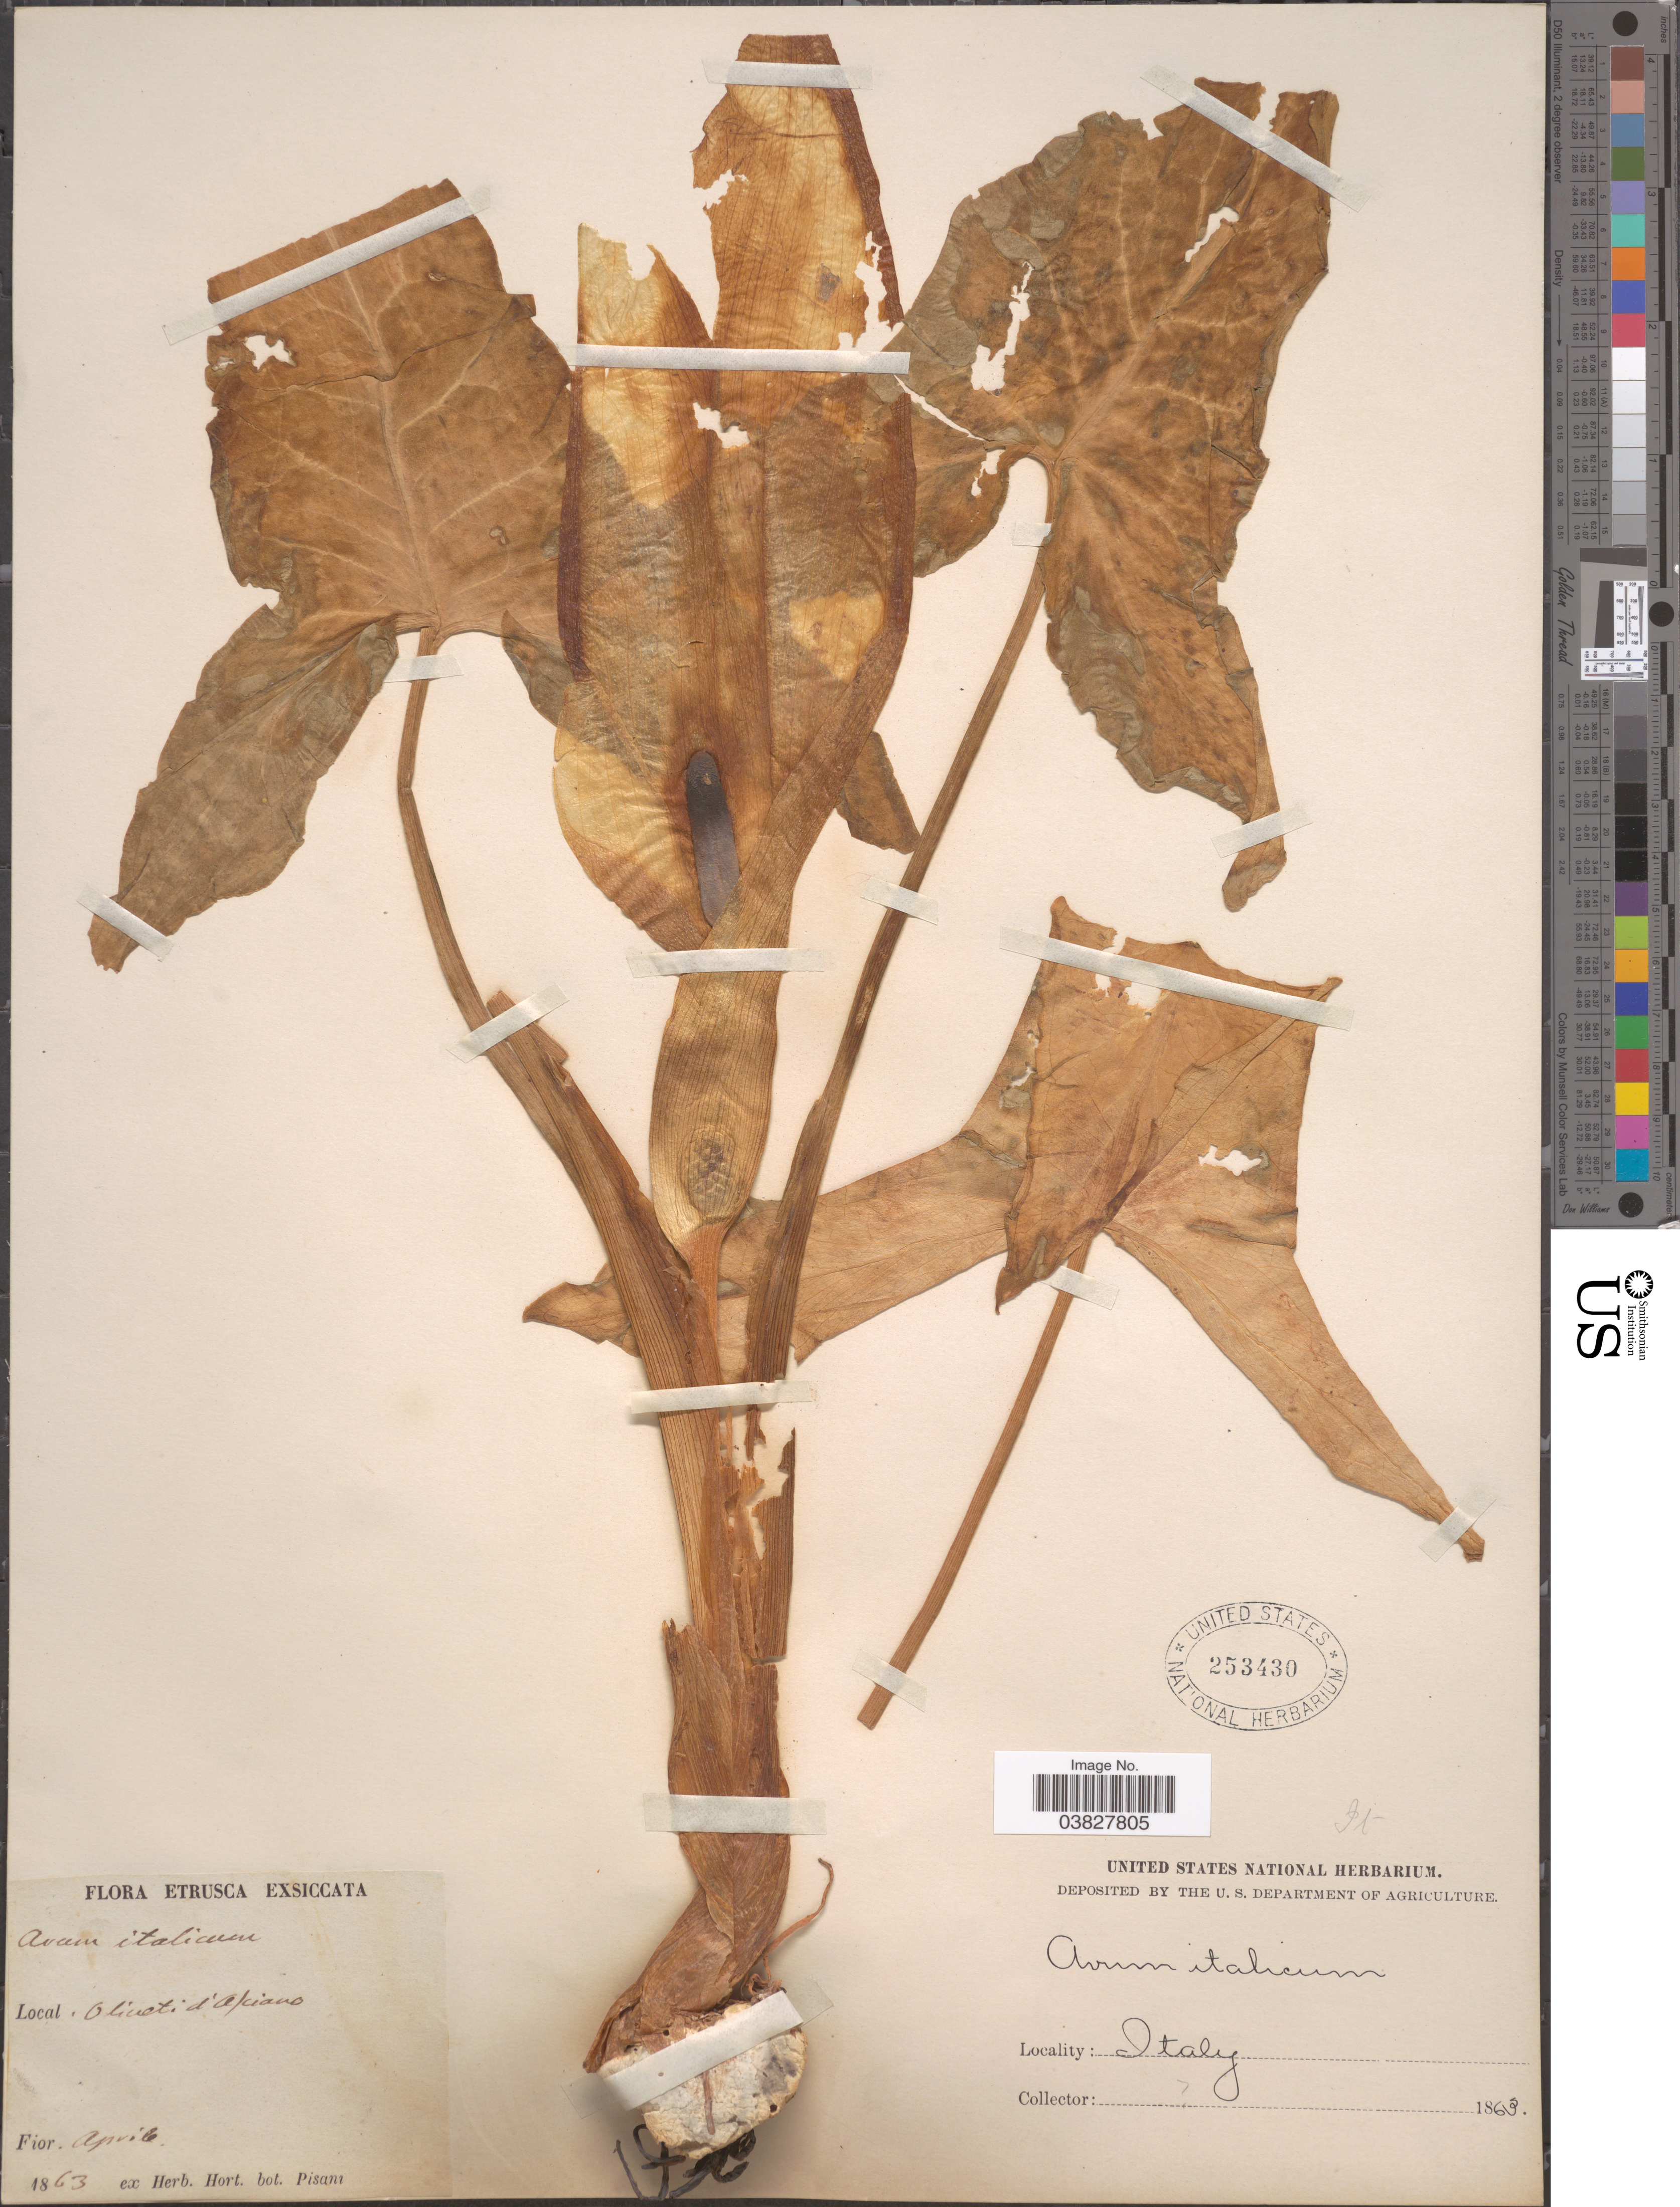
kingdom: Plantae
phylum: Tracheophyta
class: Liliopsida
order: Alismatales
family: Araceae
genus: Arum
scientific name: Arum italicum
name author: Mill.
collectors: ex herb. Hort. Bot. Pisani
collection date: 1863-04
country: Italy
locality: Oliveti d'Apriano. [interpreted]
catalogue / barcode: US 253430